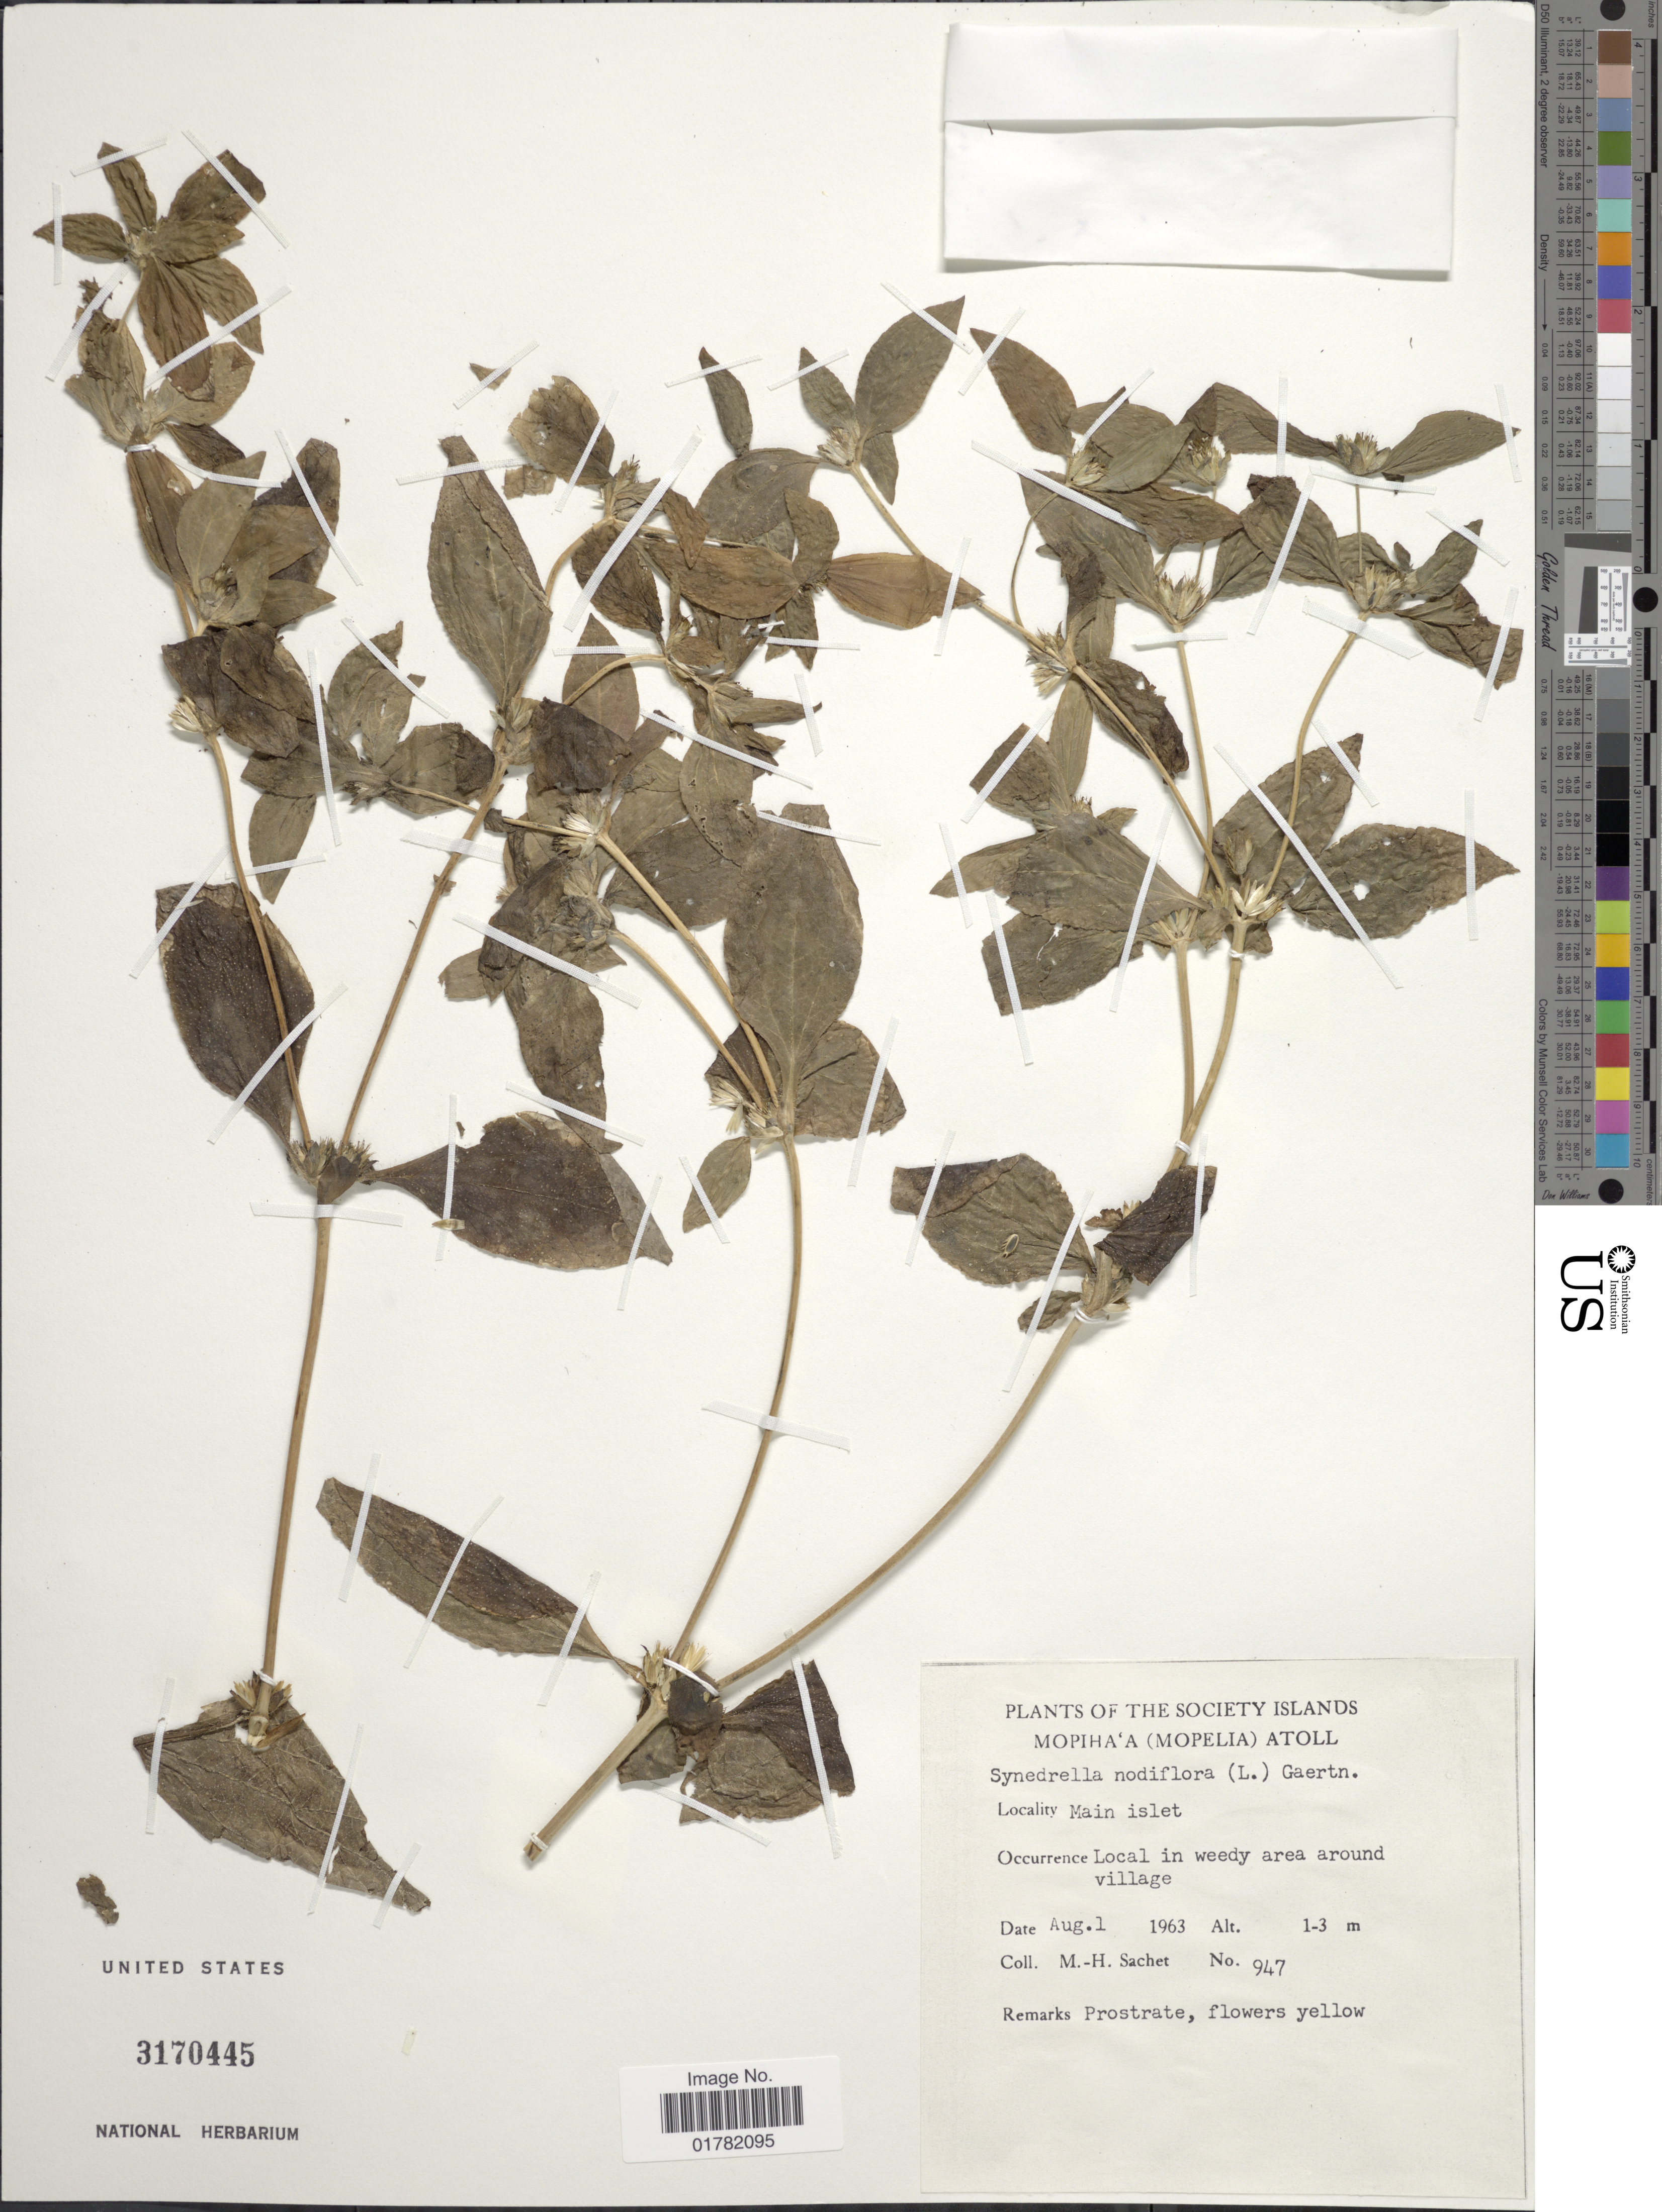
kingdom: Plantae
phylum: Tracheophyta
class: Magnoliopsida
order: Asterales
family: Asteraceae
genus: Synedrella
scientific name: Synedrella nodiflora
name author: (L.) Gaertn.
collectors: M.-H. Sachet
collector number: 947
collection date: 1963-08-01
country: French Polynesia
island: Maupihaa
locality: The Society Islands, Mopiha'a (Mopelia) Atoll, Main islet, Locally in weedy area around village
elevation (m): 1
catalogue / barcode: US 3170445